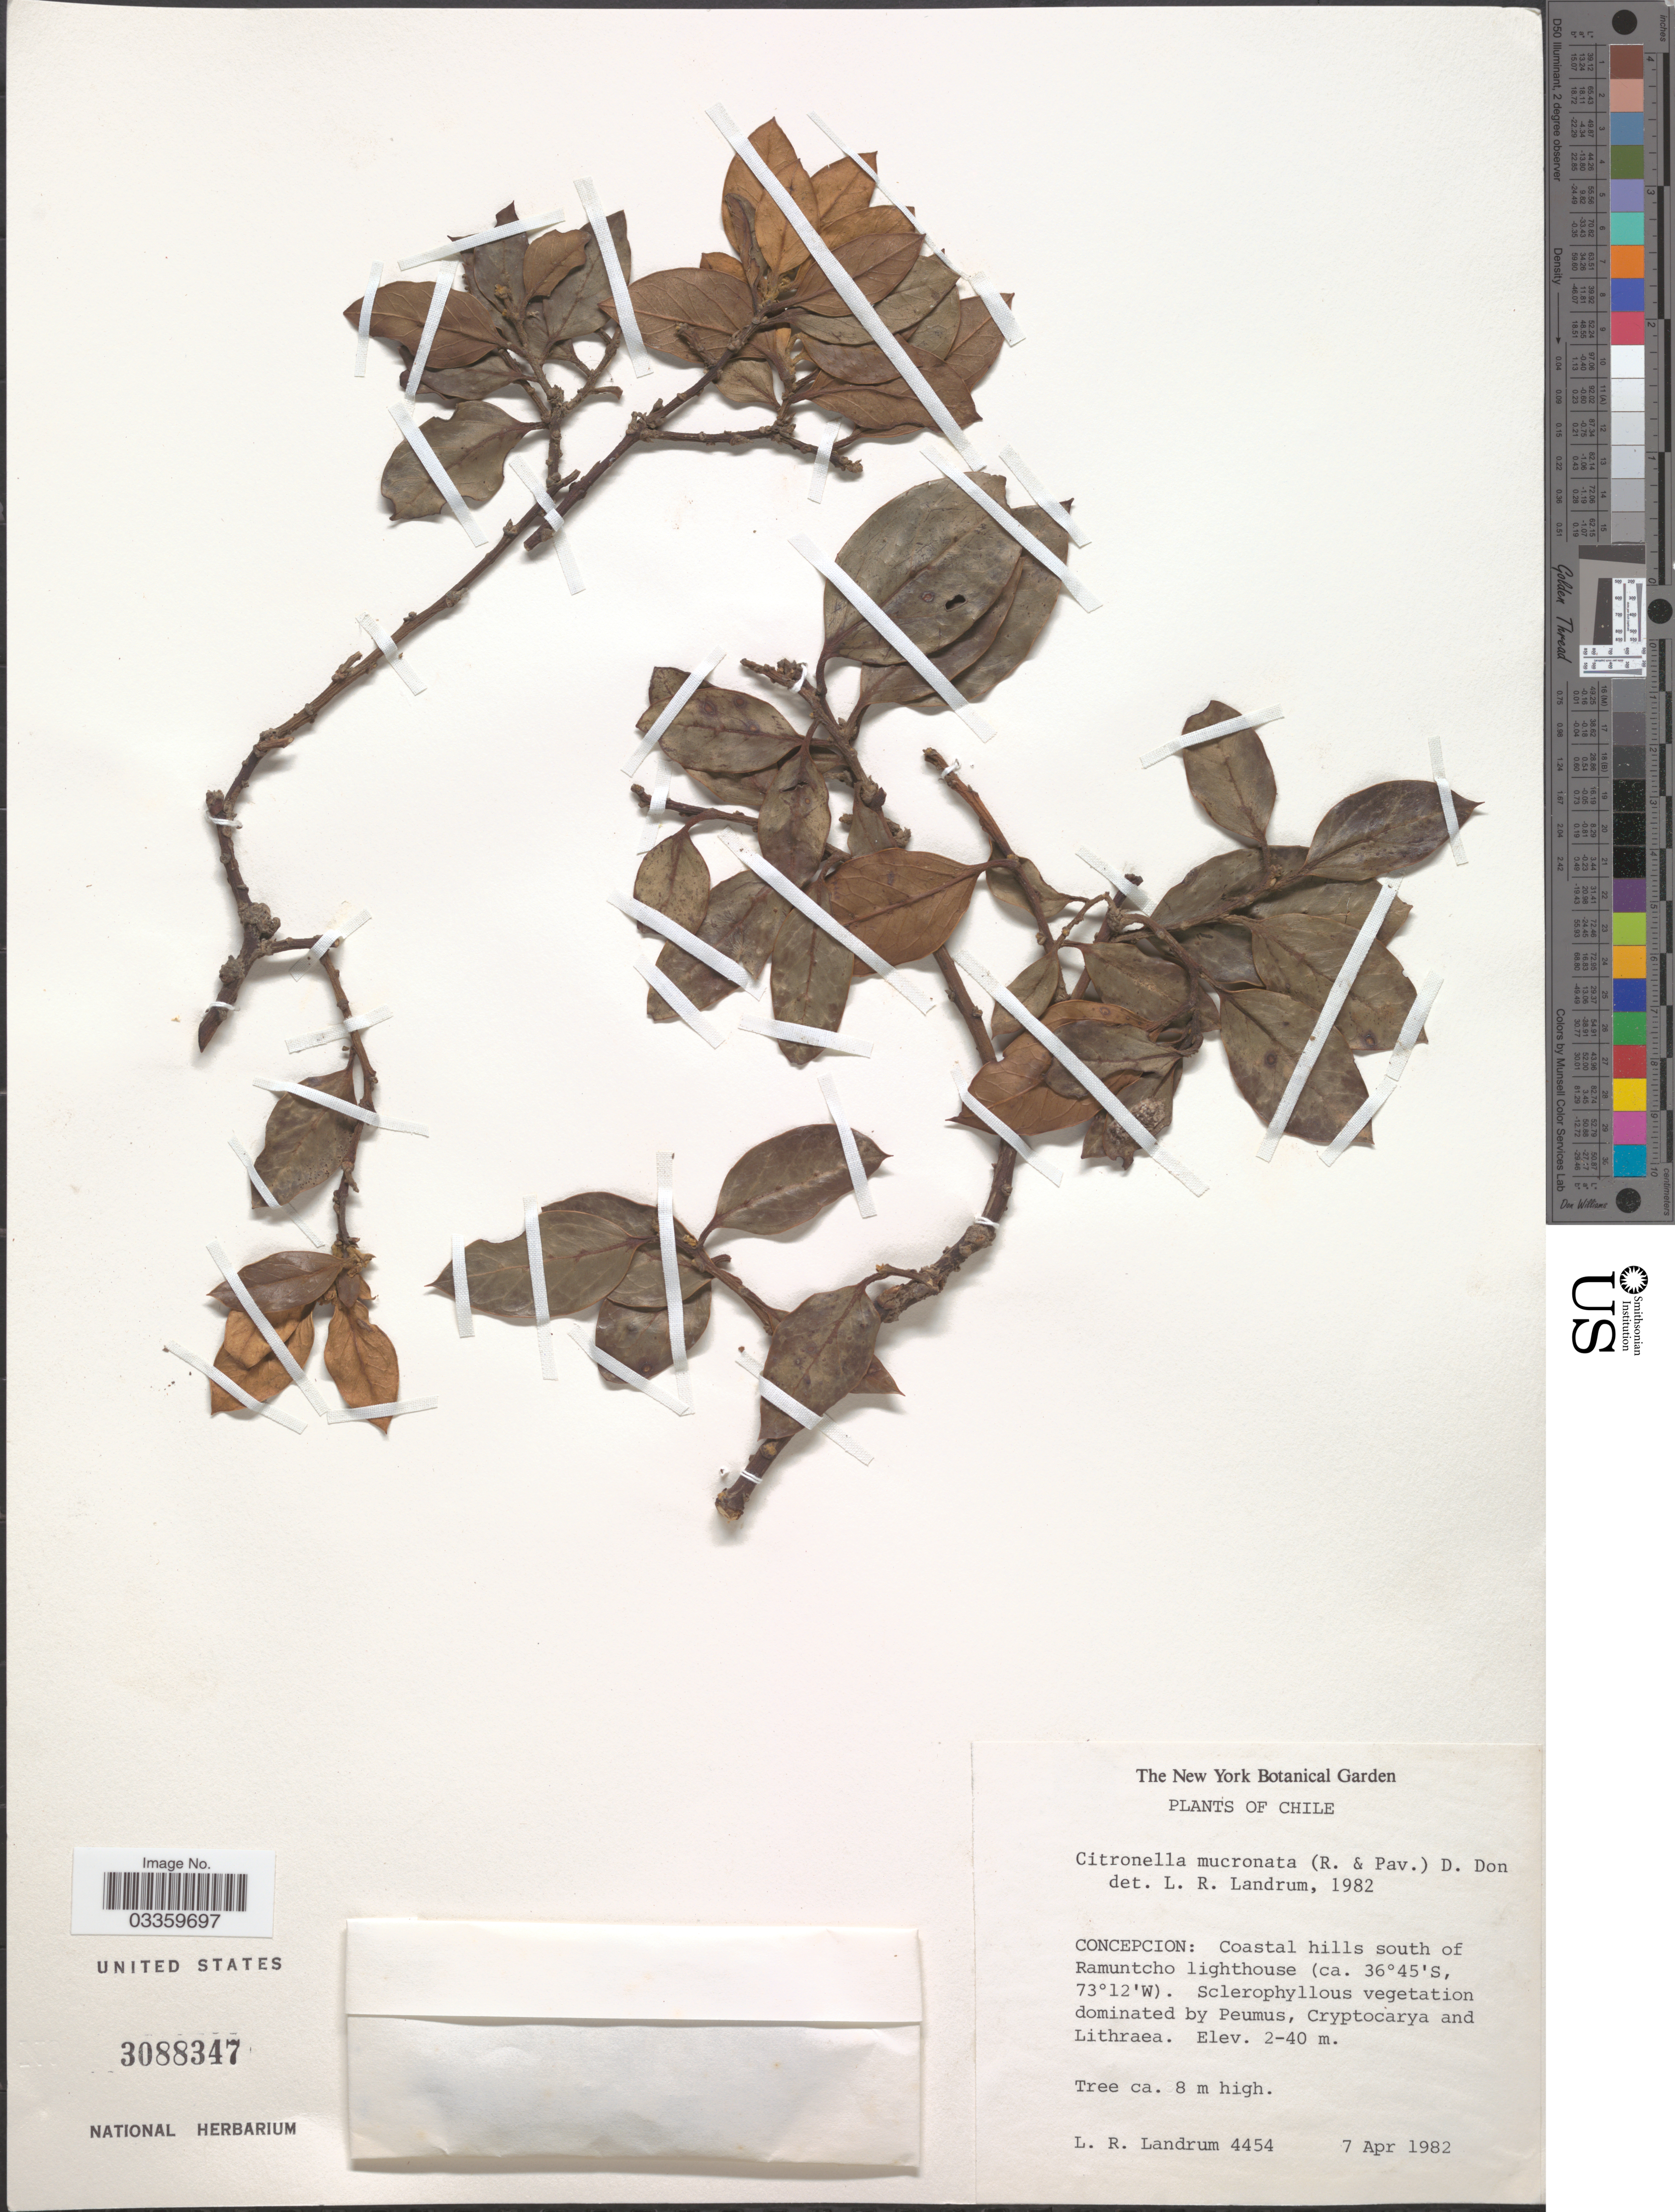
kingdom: Plantae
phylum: Tracheophyta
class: Magnoliopsida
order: Cardiopteridales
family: Cardiopteridaceae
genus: Citronella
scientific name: Citronella mucronata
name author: (Ruiz & Pav.) D. Don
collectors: L. R. Landrum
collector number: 4454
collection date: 1982-04-07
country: Chile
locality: Concepcion: Coastal hills south of Ramuntcho lighthouse.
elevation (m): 2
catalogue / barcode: US 3088347